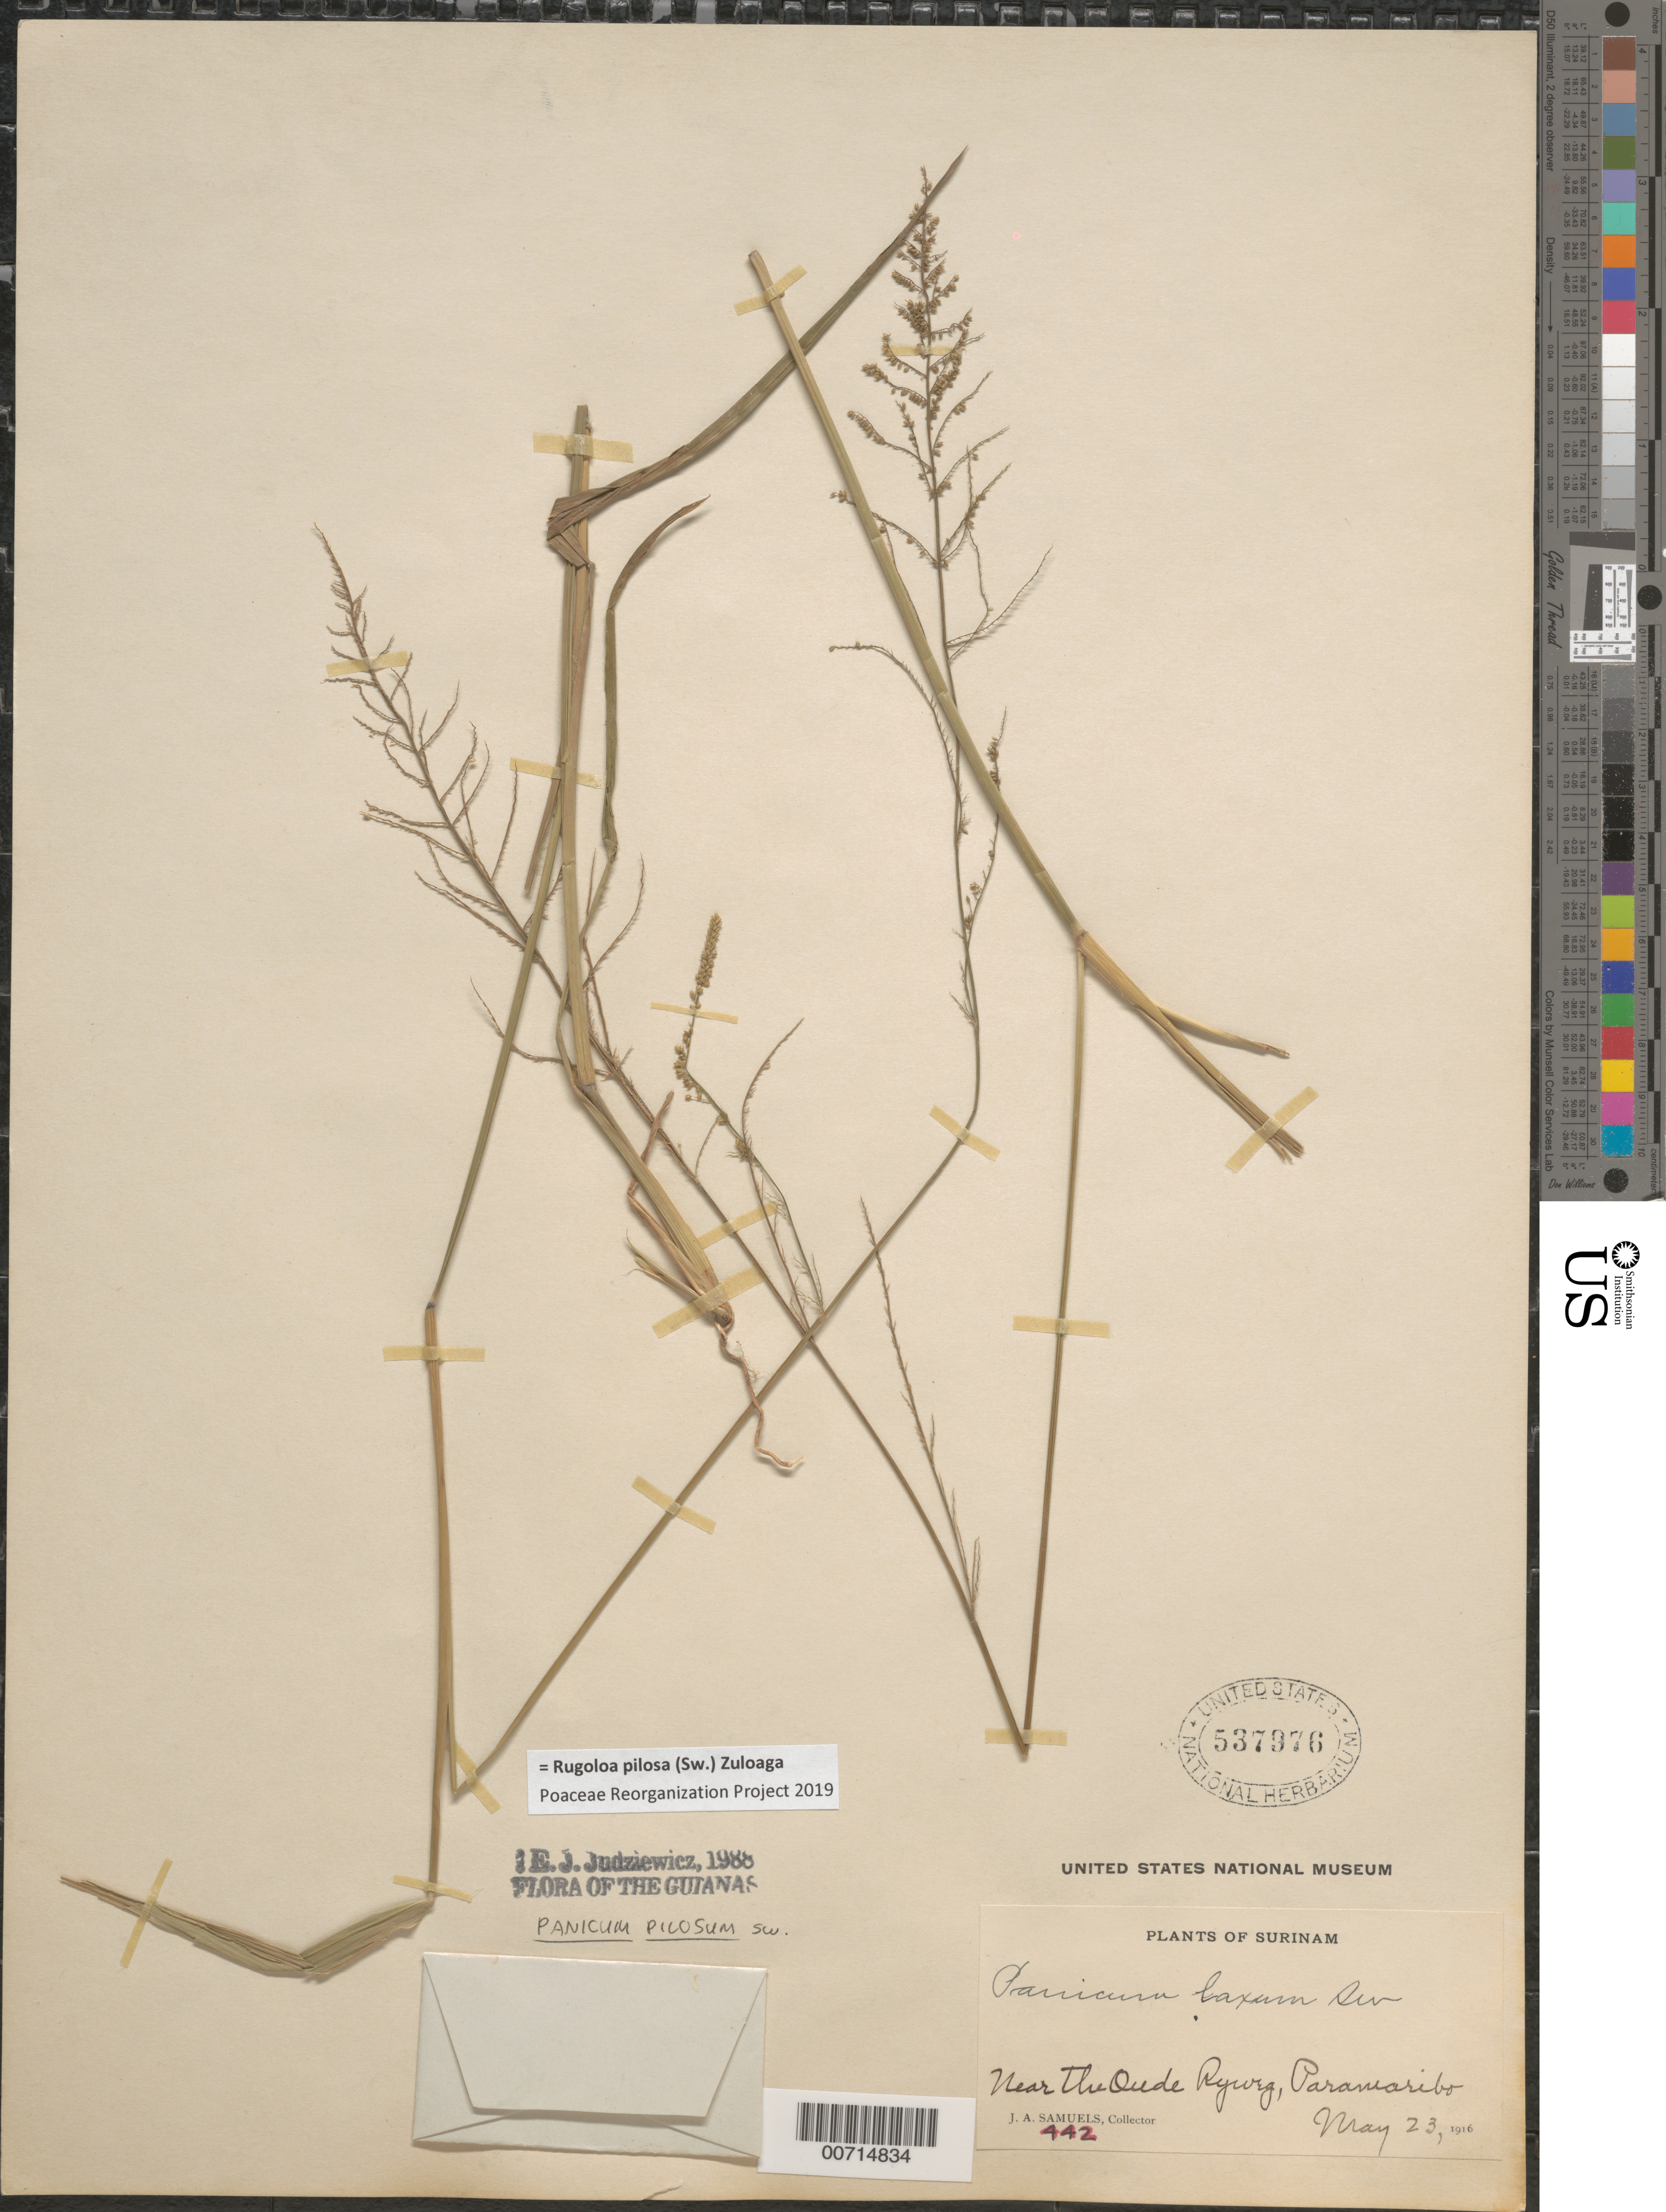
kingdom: Plantae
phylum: Tracheophyta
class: Liliopsida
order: Poales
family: Poaceae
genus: Panicum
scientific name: Panicum pilosum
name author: Sw.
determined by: Judziewicz, E. J.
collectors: J. A. Samuels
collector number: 442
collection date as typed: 23-May-16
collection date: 1916-05-23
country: Suriname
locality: Paramaribo, near Oude Ryweg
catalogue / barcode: US 537976